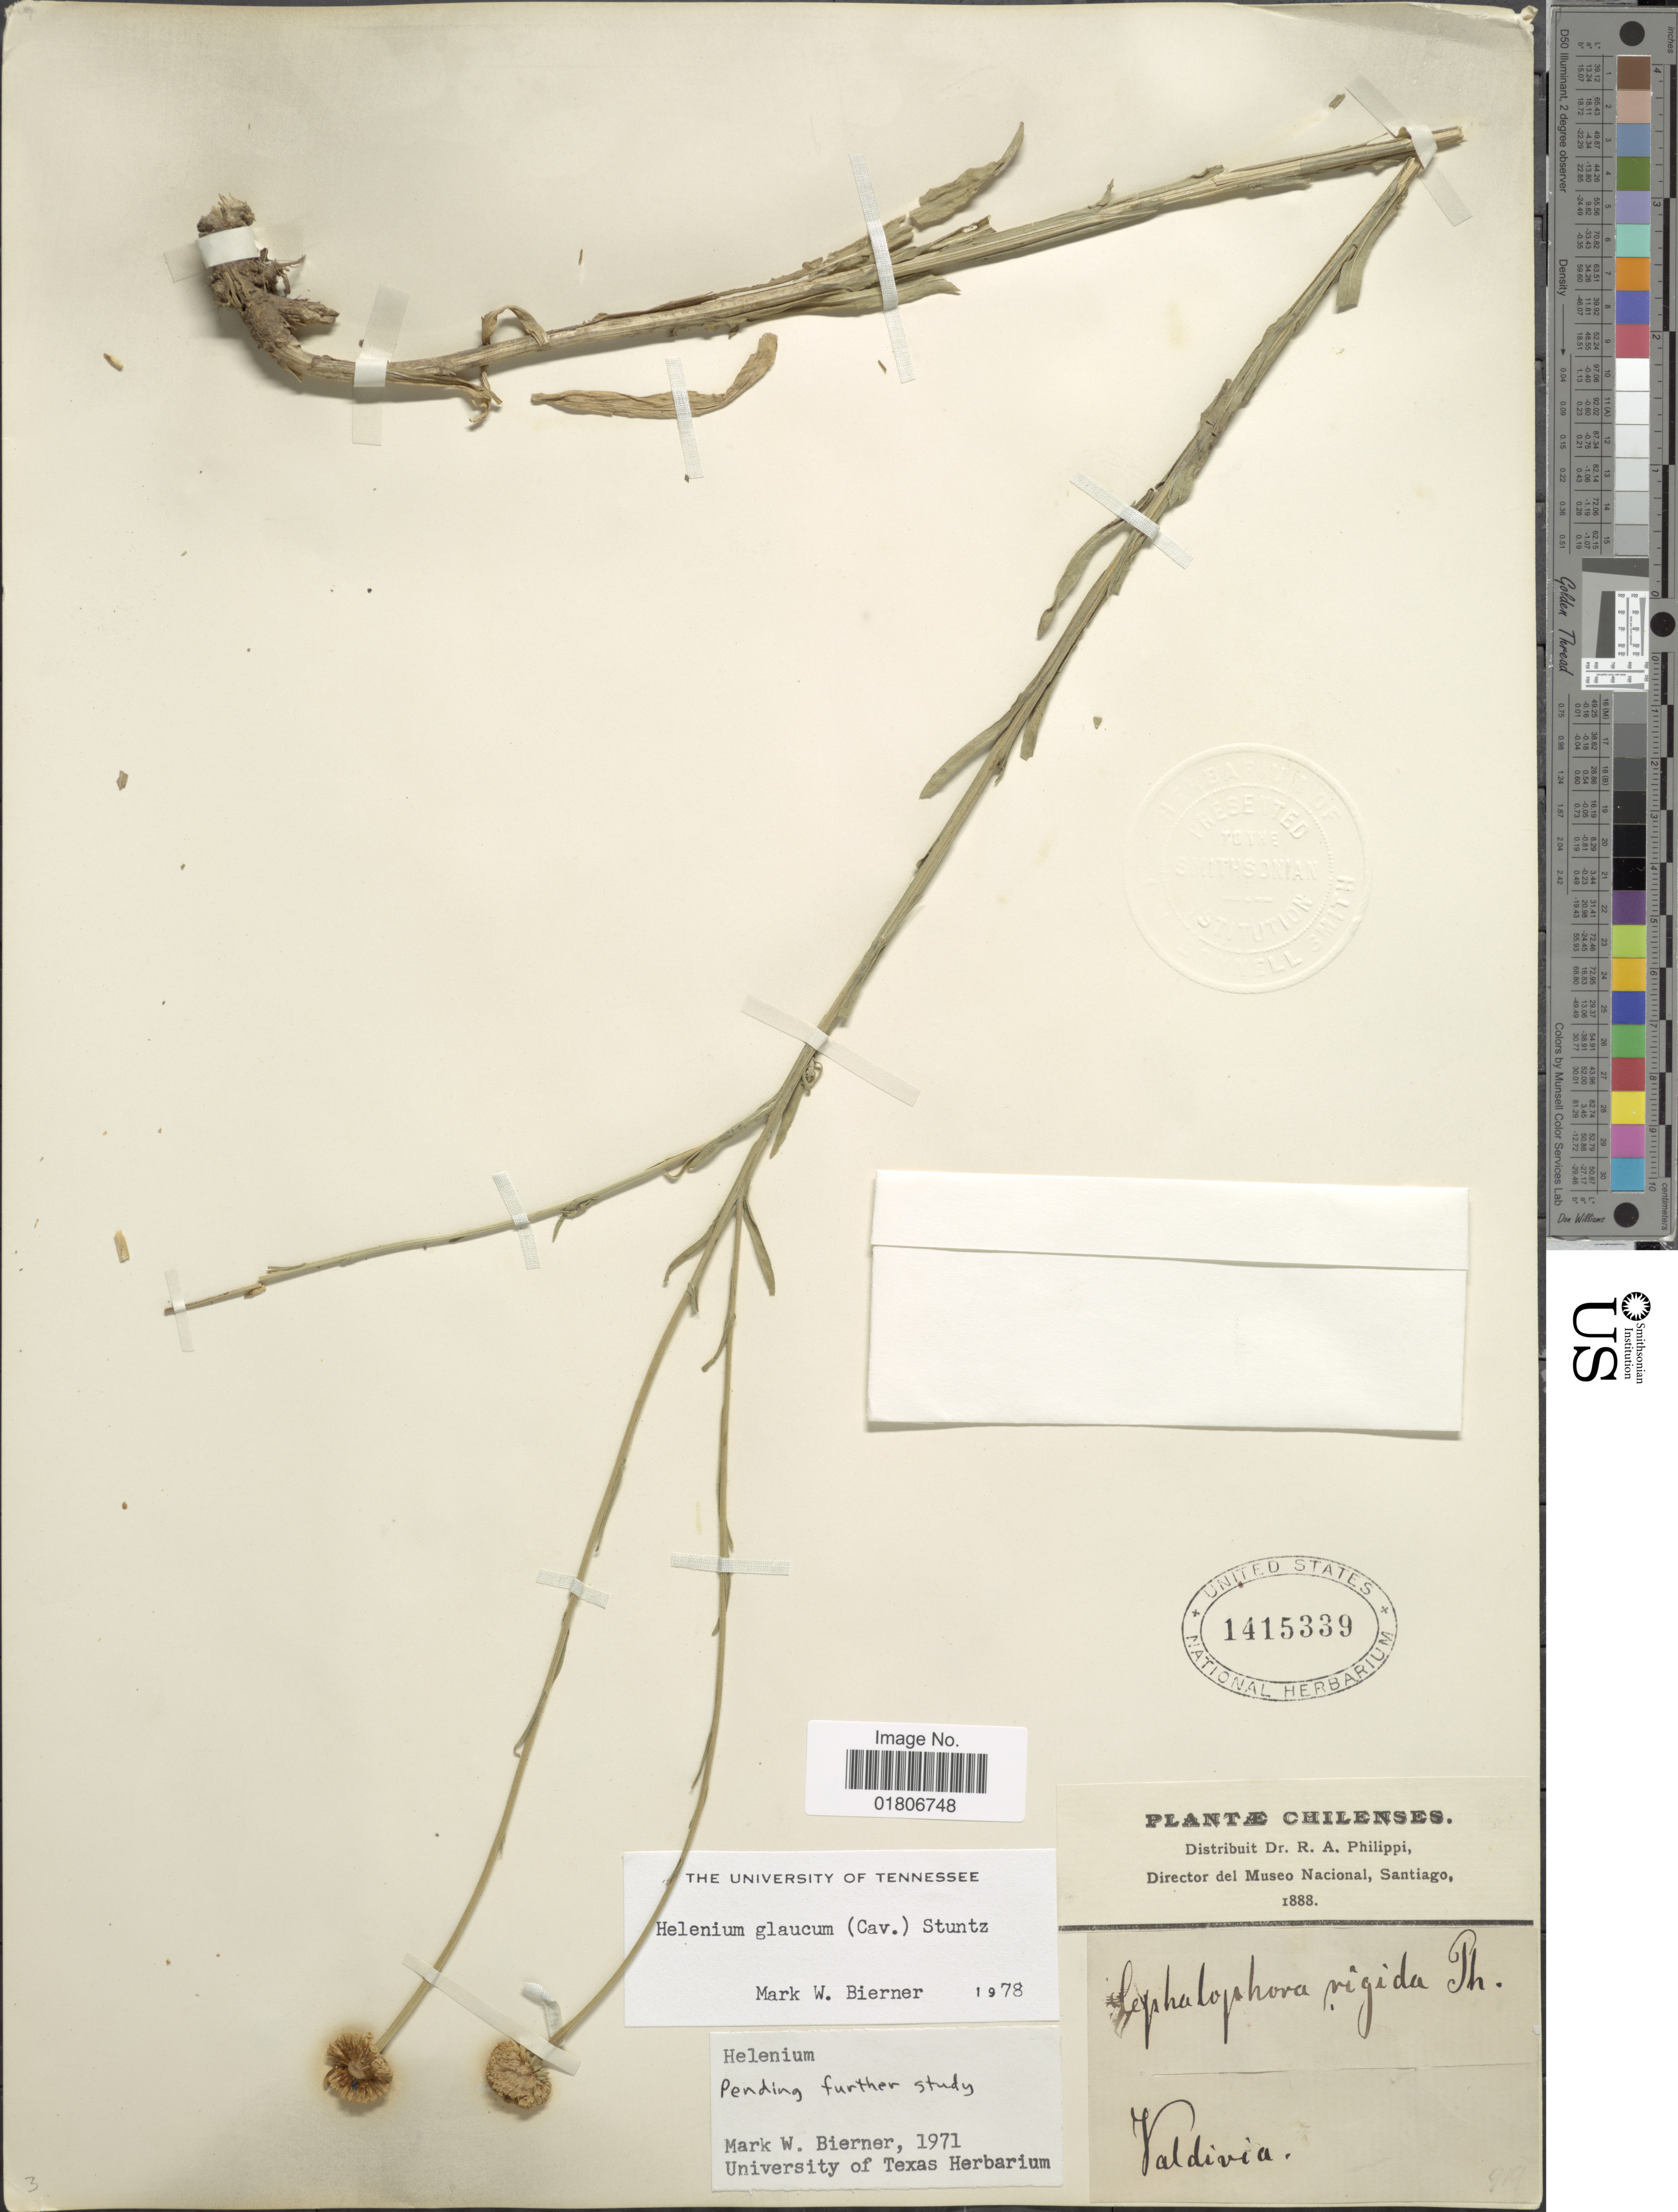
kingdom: Plantae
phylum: Tracheophyta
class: Magnoliopsida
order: Asterales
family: Asteraceae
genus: Helenium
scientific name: Helenium glaucum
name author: (Cav.) Stuntz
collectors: R. A. Philippi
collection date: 1888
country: Chile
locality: Valdivia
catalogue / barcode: US 1415339